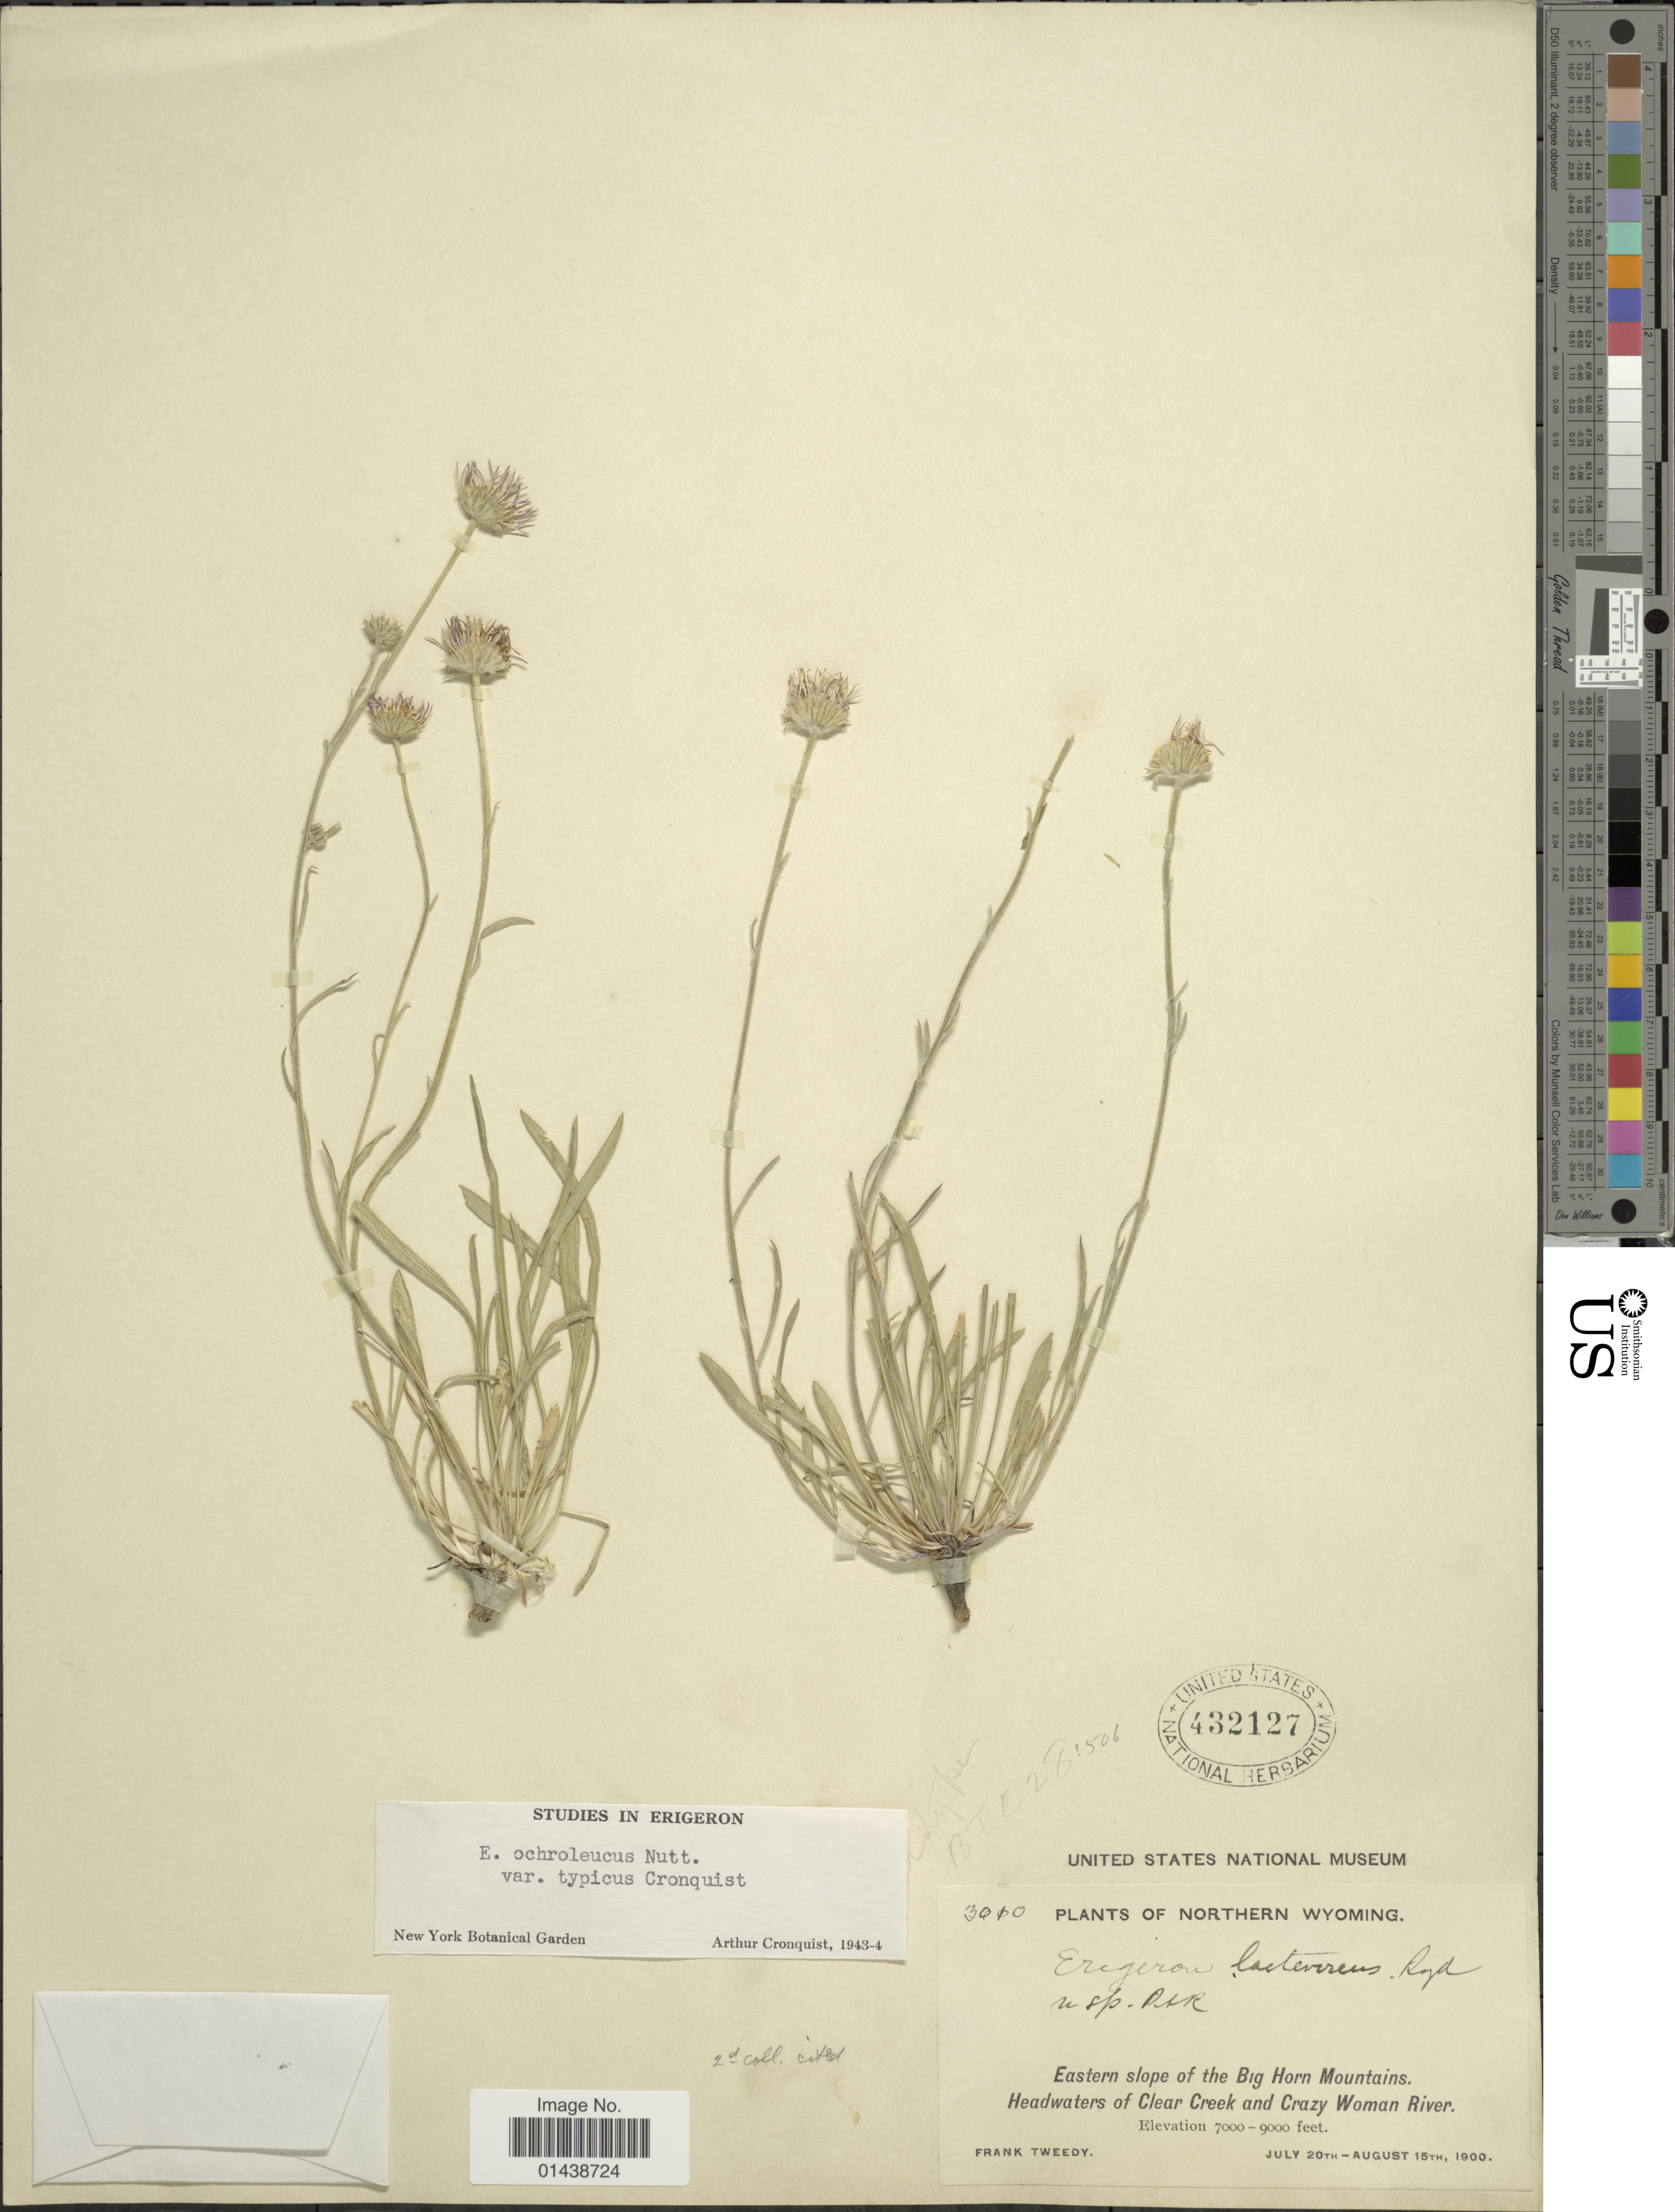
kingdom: Plantae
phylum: Tracheophyta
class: Magnoliopsida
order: Asterales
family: Asteraceae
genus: Erigeron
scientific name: Erigeron ochroleucus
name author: Nutt.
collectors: F. Tweedy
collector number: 3010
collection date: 1900-07-20/1900-08-15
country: United States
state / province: Wyoming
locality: Northern Wyoming. Eastern slope of the Big Horn Mountains. Headwaters of Clear Creek and Crazy Woman River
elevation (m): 2134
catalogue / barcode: US 432127